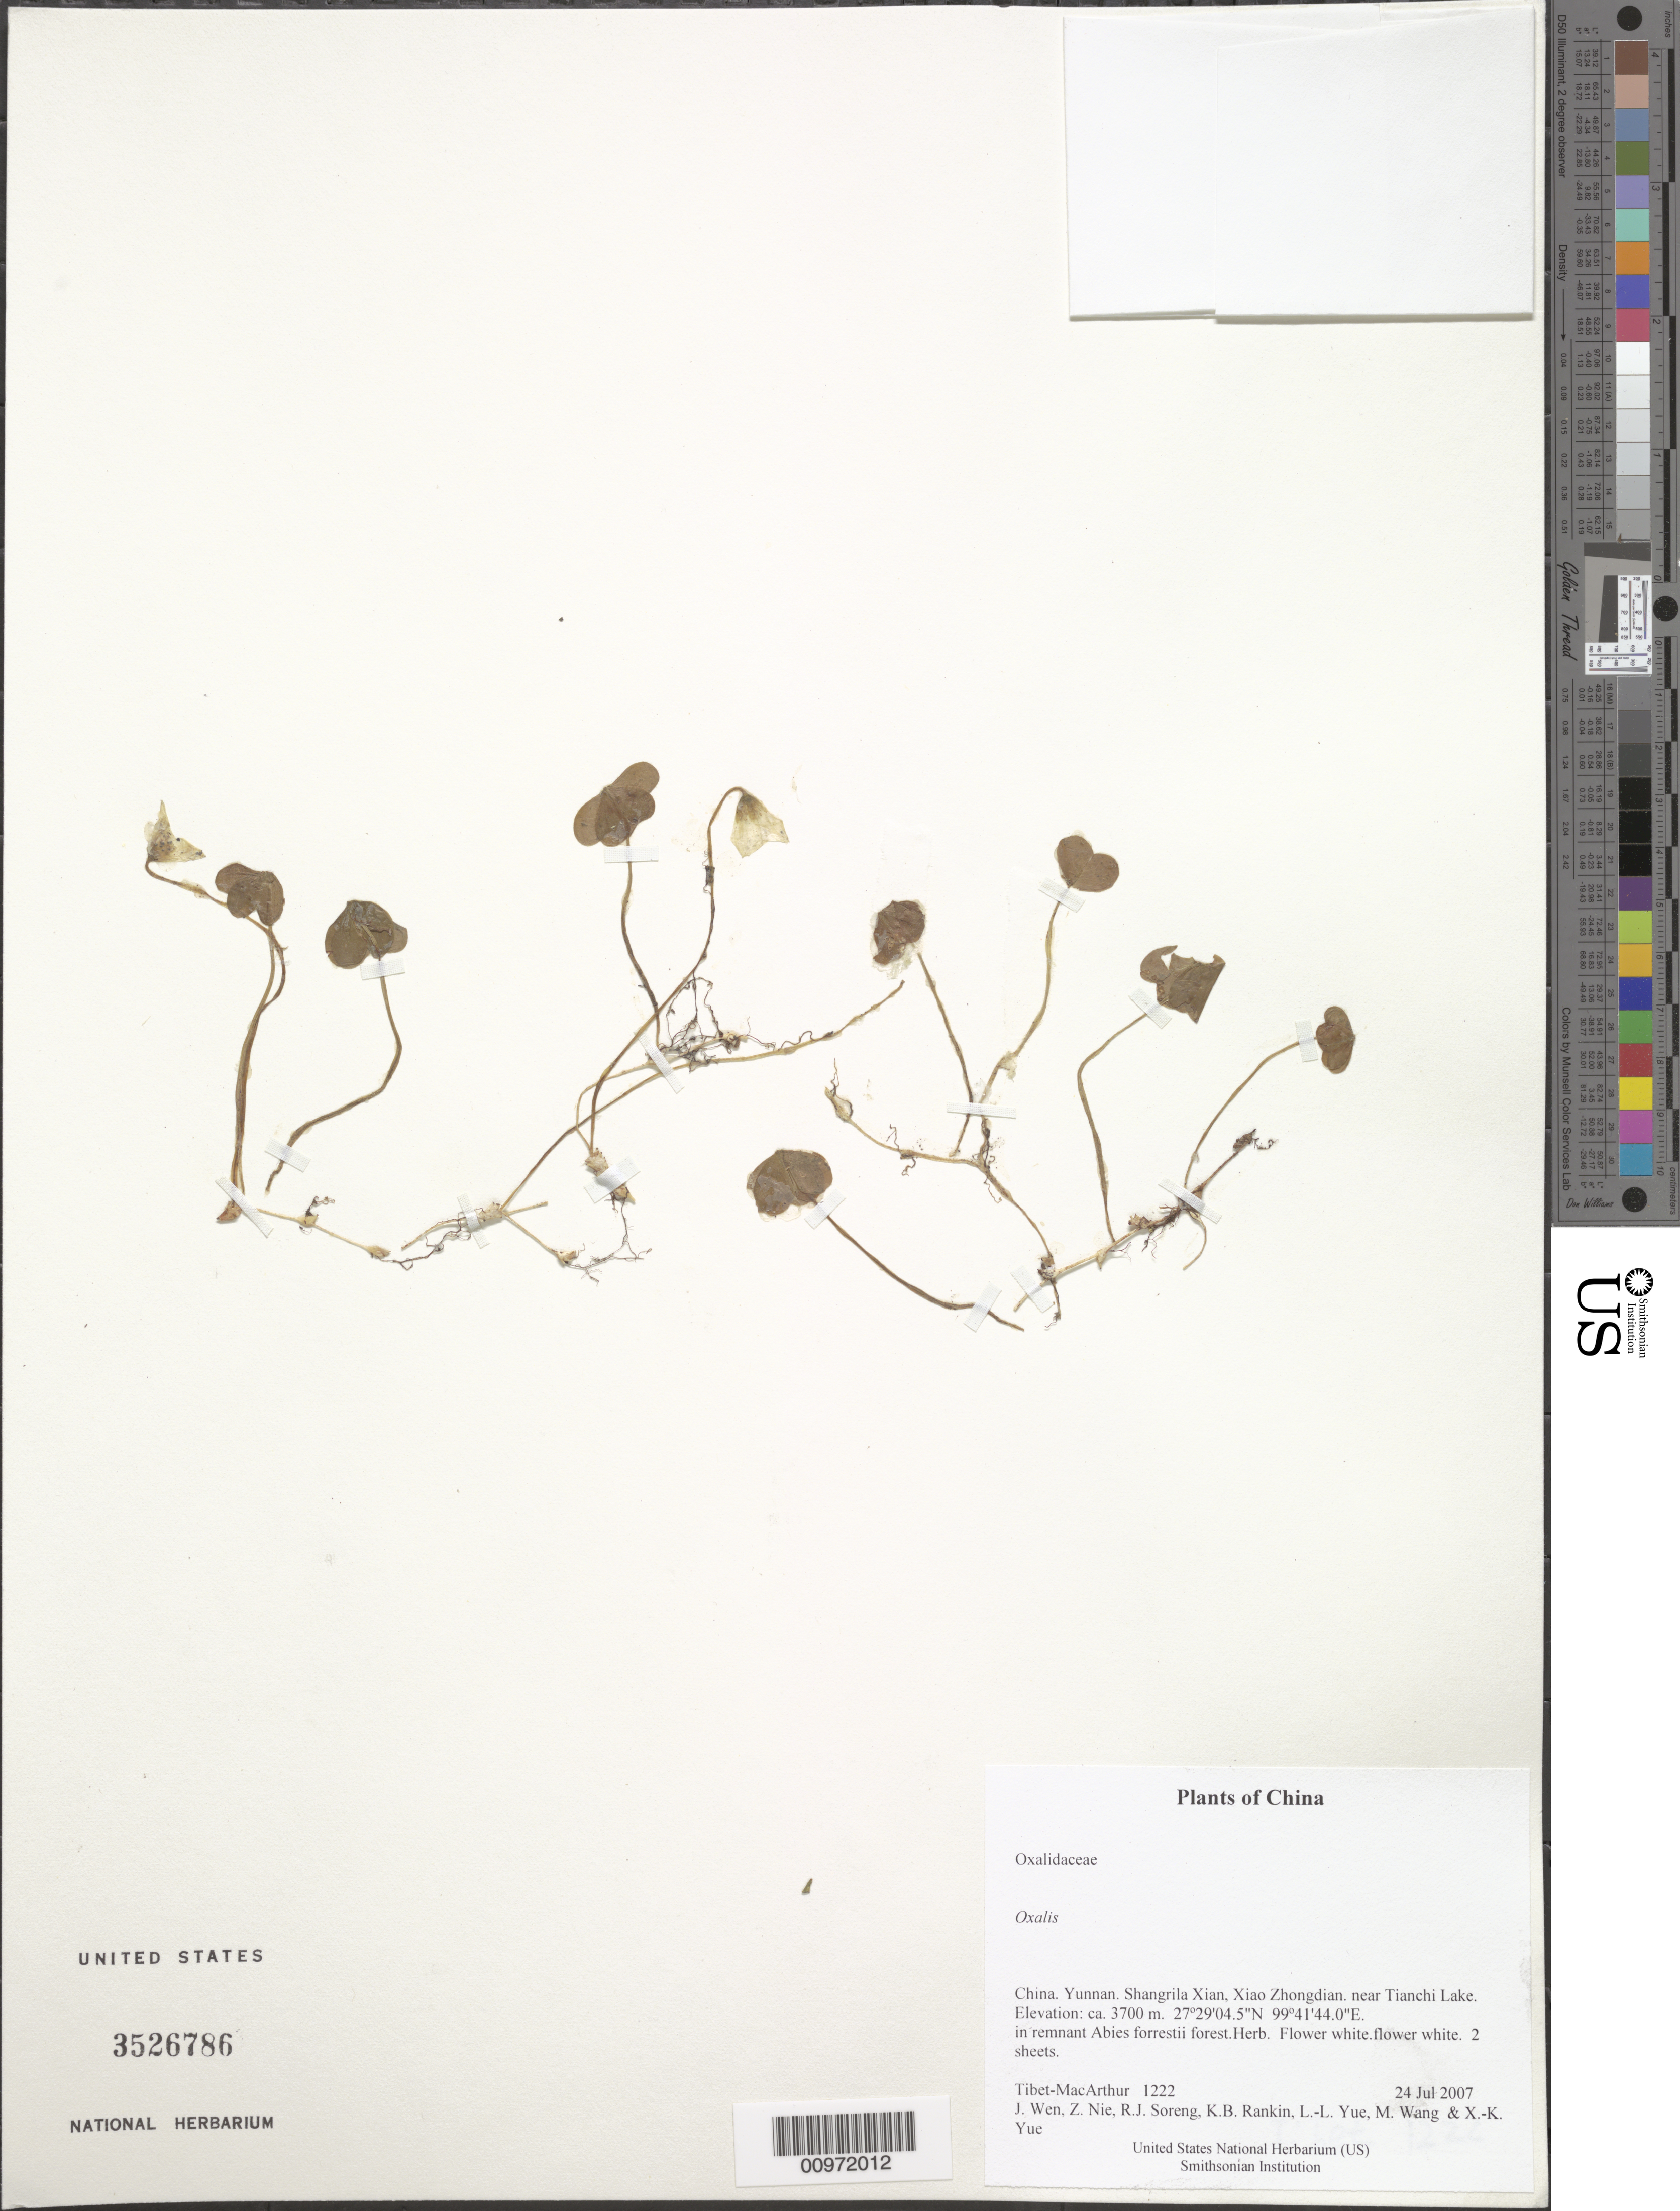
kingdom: Plantae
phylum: Tracheophyta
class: Magnoliopsida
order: Oxalidales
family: Oxalidaceae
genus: Oxalis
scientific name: Oxalis sp.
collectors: Tibet-MacArthur, J. Wen, Z. Nie, R. J. Soreng, K. Rankin, L. Yue, M. Wang & X. Yue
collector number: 1222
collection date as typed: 24 Jul 2007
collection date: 2007-07-24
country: China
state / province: Yunnan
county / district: Shangrila Xian, Xiao Zhongdian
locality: near Tianchi Lake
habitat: In remnant Abies forrestii forest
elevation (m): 3700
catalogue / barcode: US 3526786